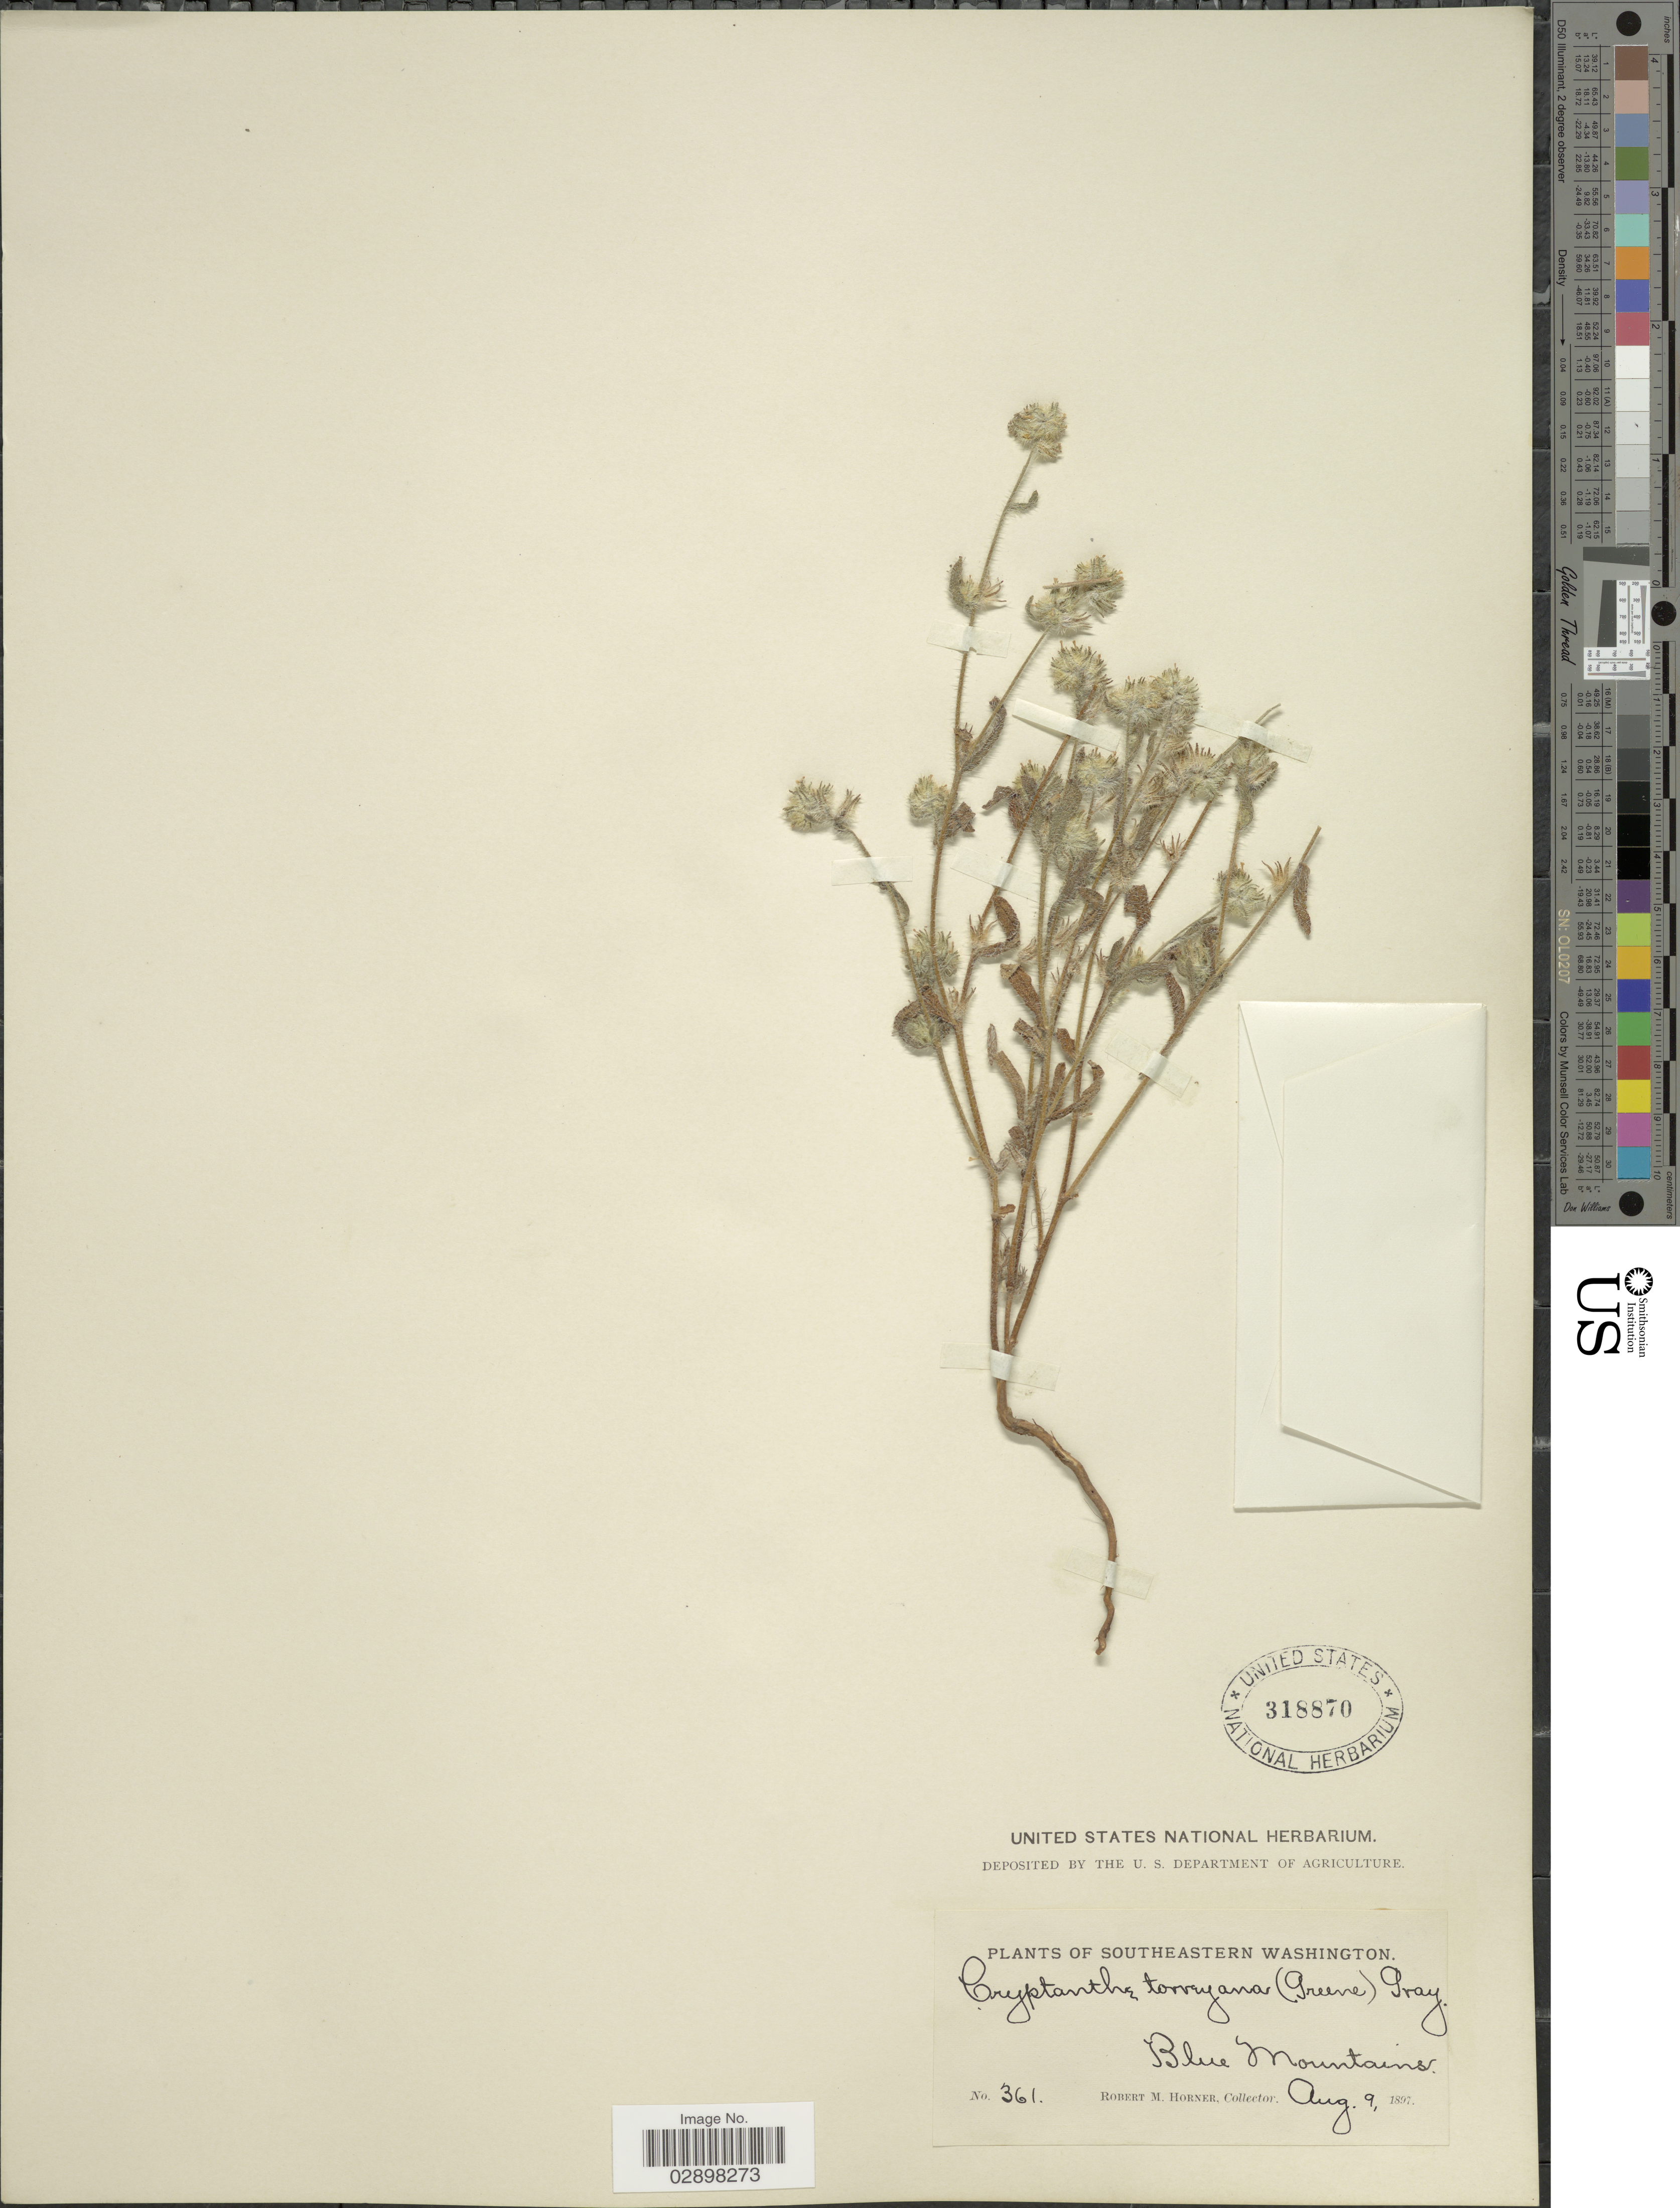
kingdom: Plantae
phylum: Tracheophyta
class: Magnoliopsida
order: Boraginales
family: Boraginaceae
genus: Cryptantha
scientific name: Cryptantha torreyana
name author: (A. Gray) S.W. Greene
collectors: R. Horner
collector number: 361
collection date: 1897-08-09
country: United States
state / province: Washington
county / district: Clallam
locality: Southeastern Washington, Blue Mountains.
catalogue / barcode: US 318870